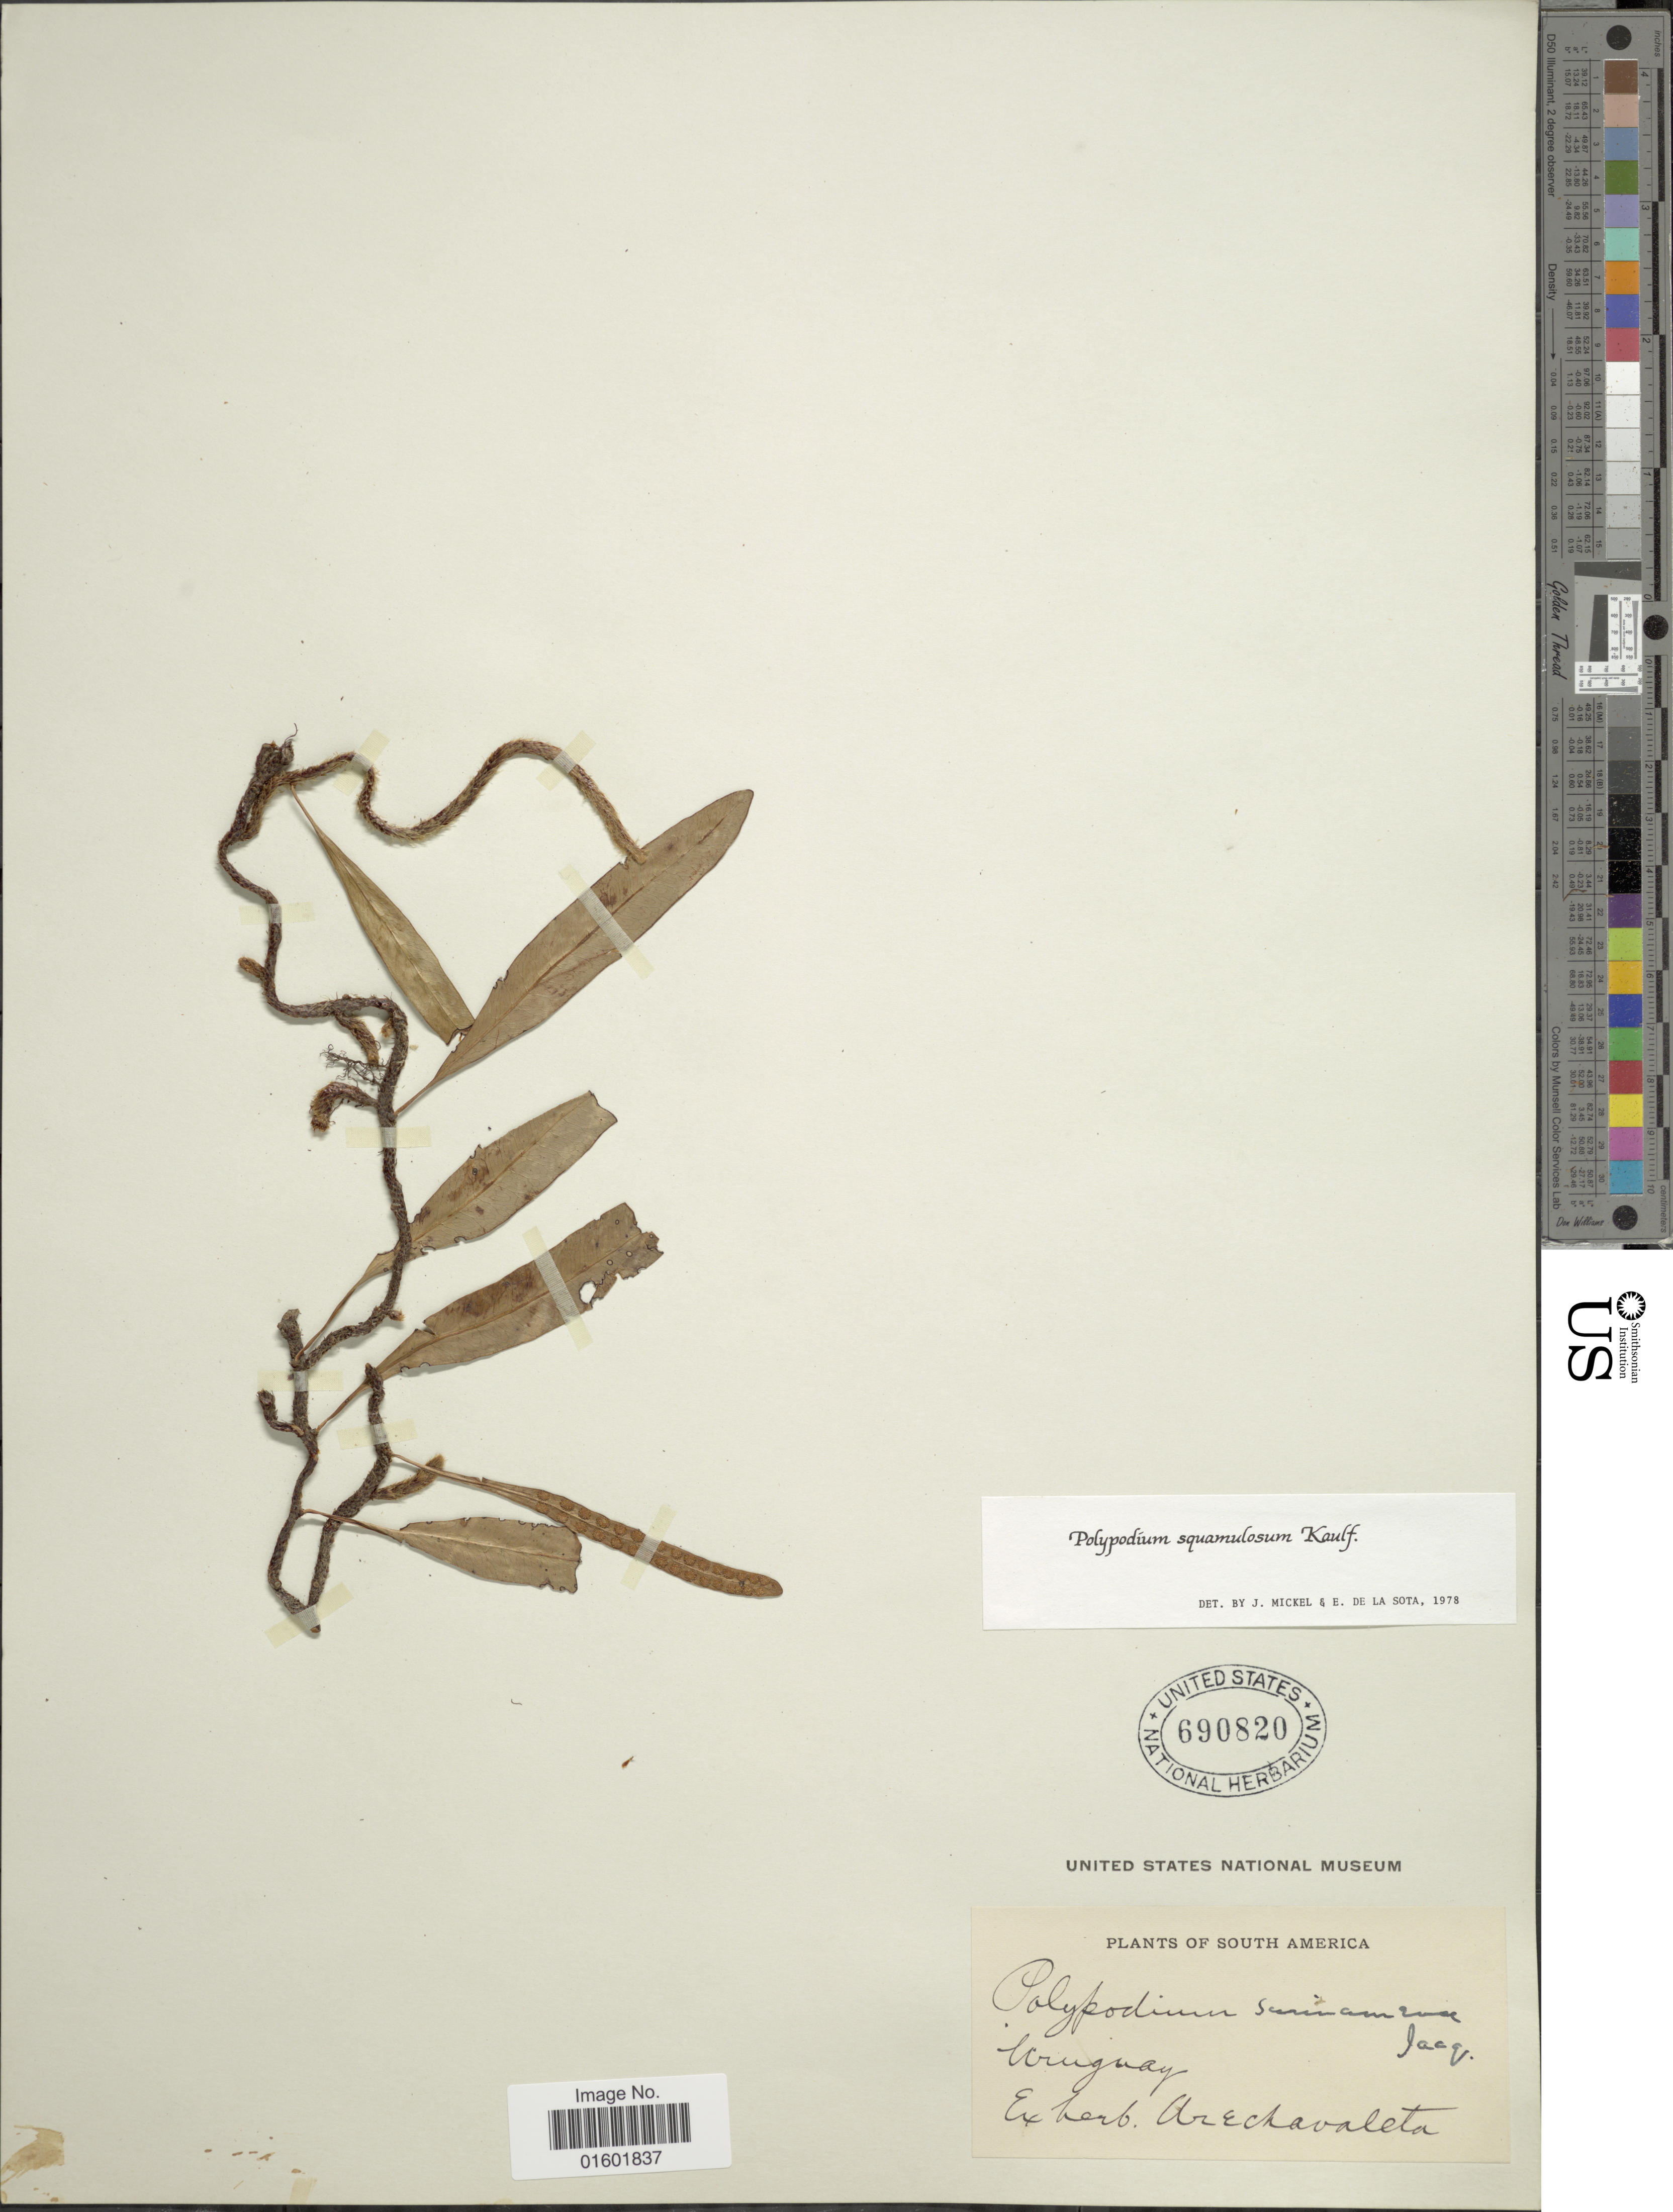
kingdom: Plantae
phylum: Tracheophyta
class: Polypodiopsida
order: Polypodiales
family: Polypodiaceae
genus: Microgramma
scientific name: Microgramma squamulosa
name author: (Kaulf.) Sota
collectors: ex herb. Arechavaleta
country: Uruguay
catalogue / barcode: US 690820